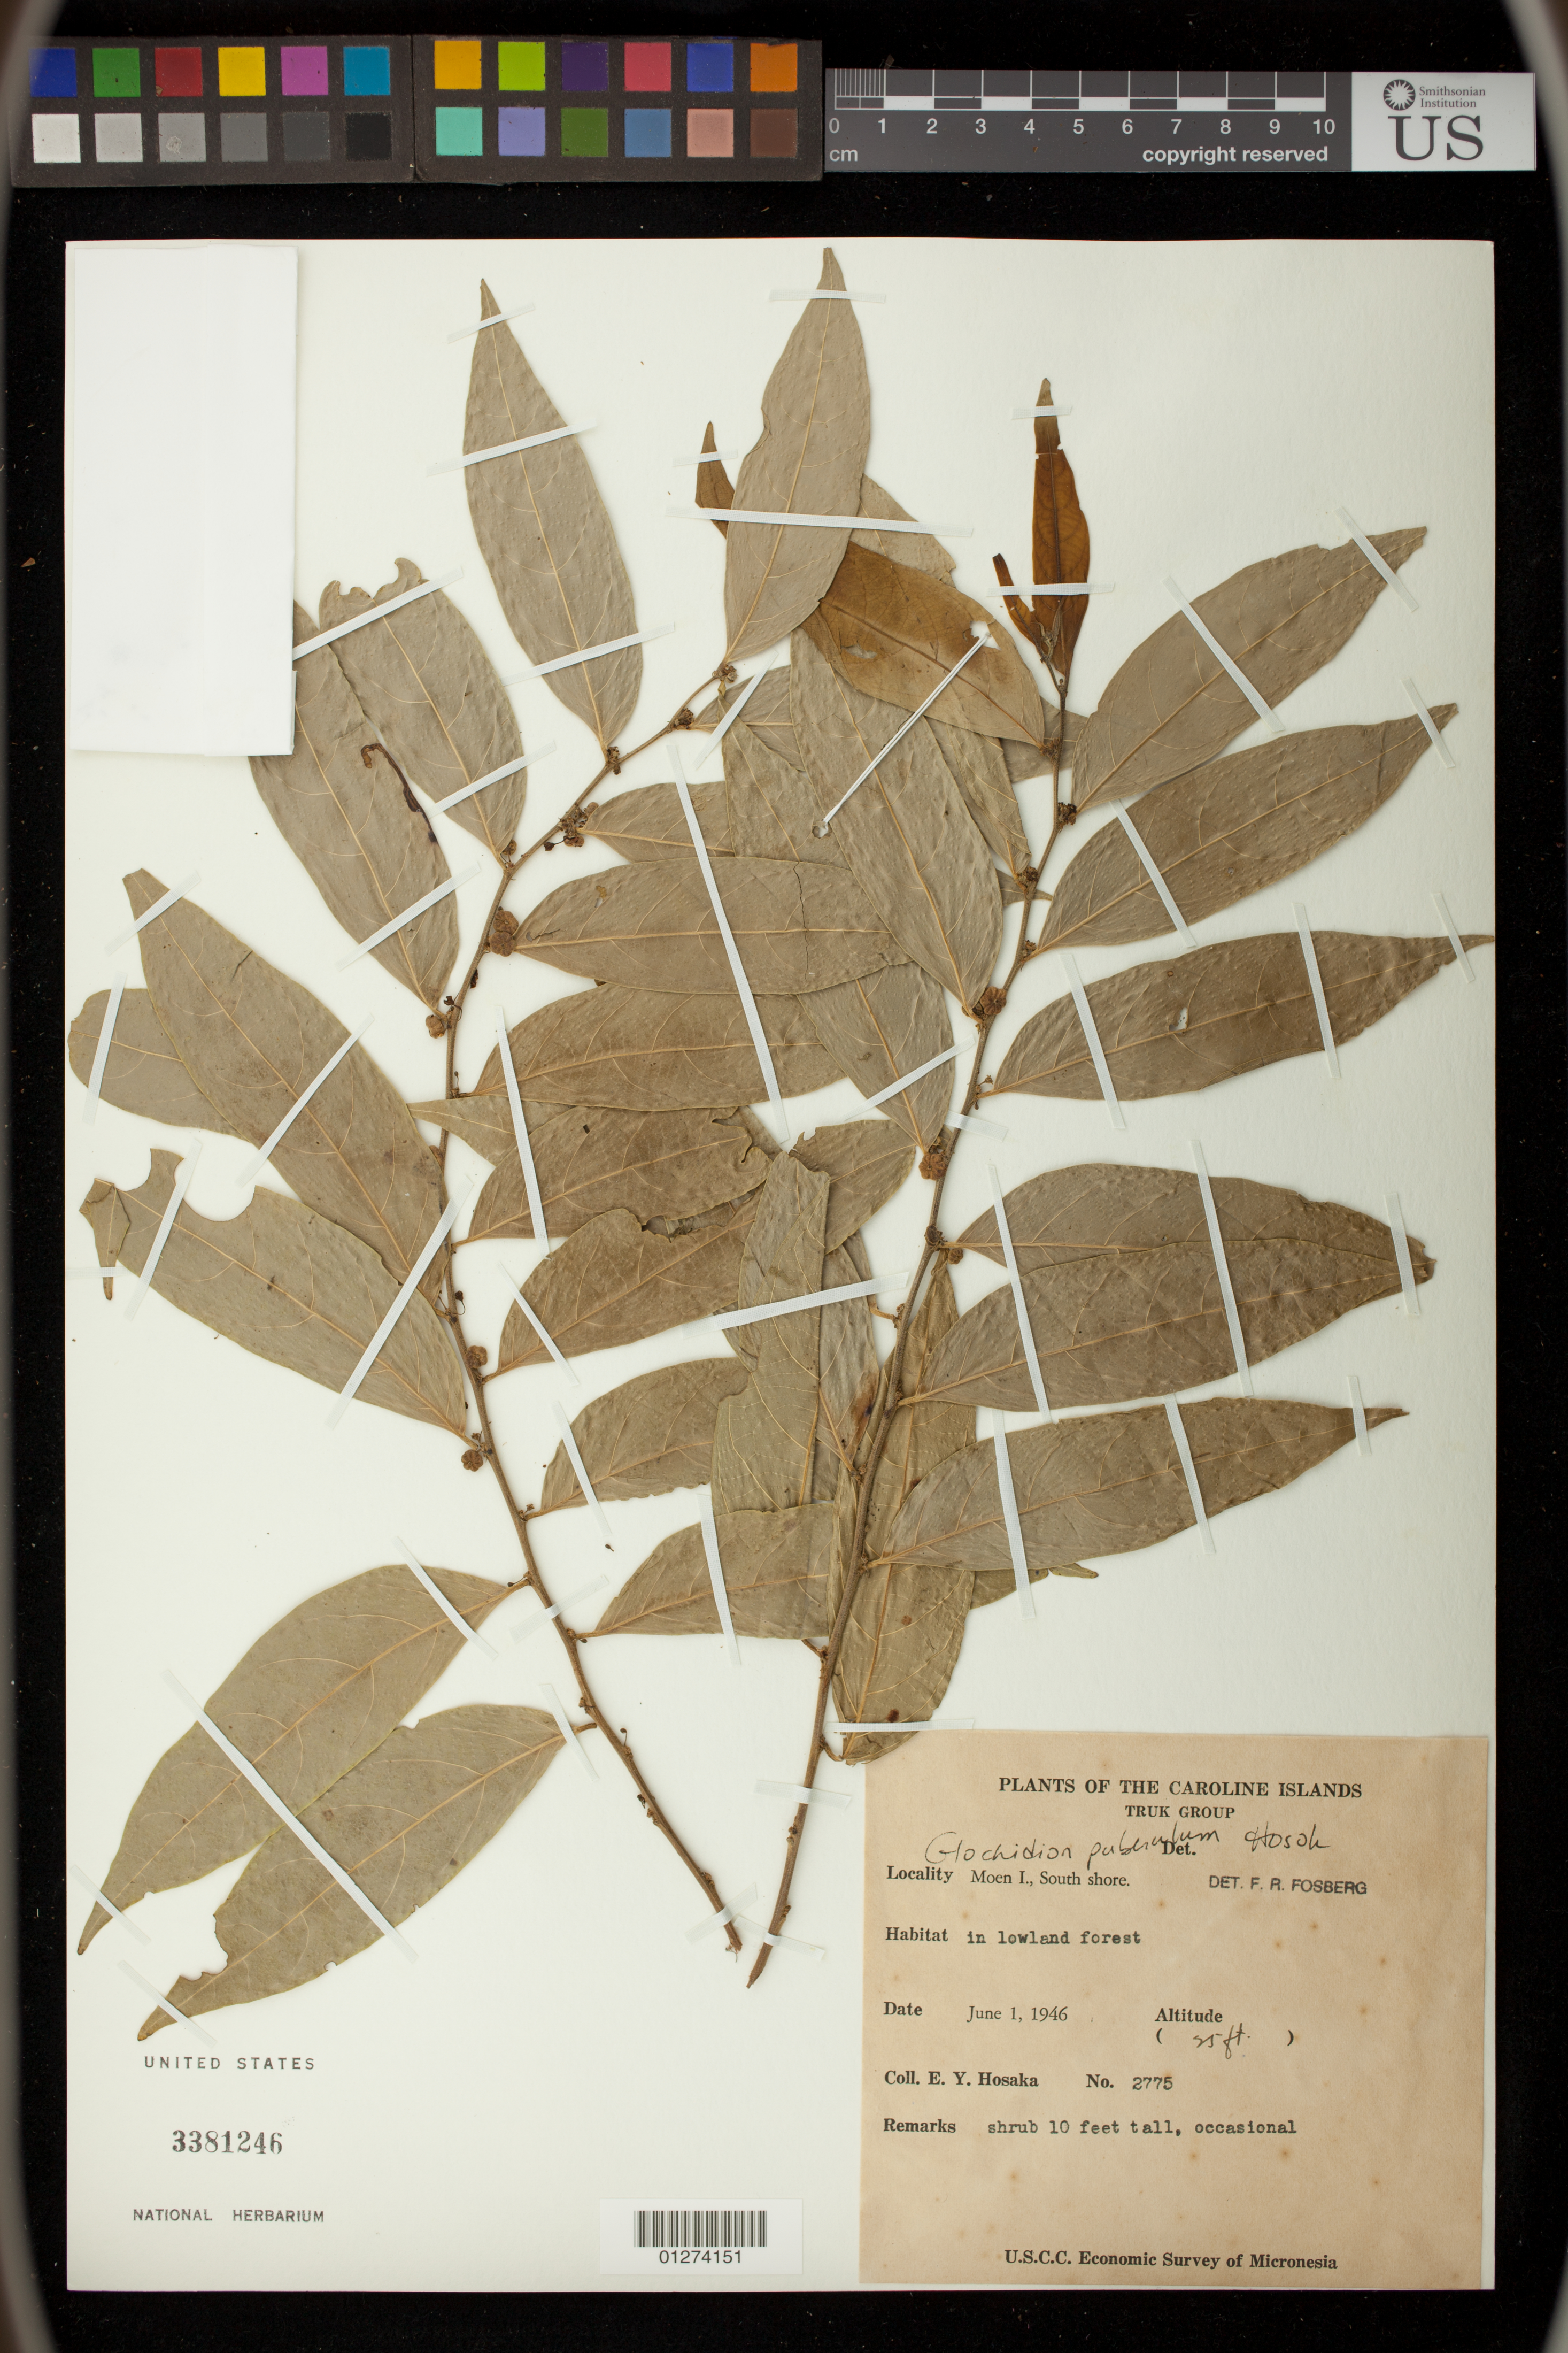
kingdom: Plantae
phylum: Tracheophyta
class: Magnoliopsida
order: Malpighiales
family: Phyllanthaceae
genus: Phyllanthus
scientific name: Phyllanthus senyavinianus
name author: (Glassman) W.L. Wagner & Lorence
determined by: Wagner, W. L., (BOT), Smithsonian Institution - National Museum of Natural History (UNITED STATES)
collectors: E. Y. Hosaka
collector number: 2775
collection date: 1946-06-01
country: Micronesia, Federated States of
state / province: Truk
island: Moen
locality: Caroline Islands. Truk [Chuuk] Group. Moen I., South shore.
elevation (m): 8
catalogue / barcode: US 3381246